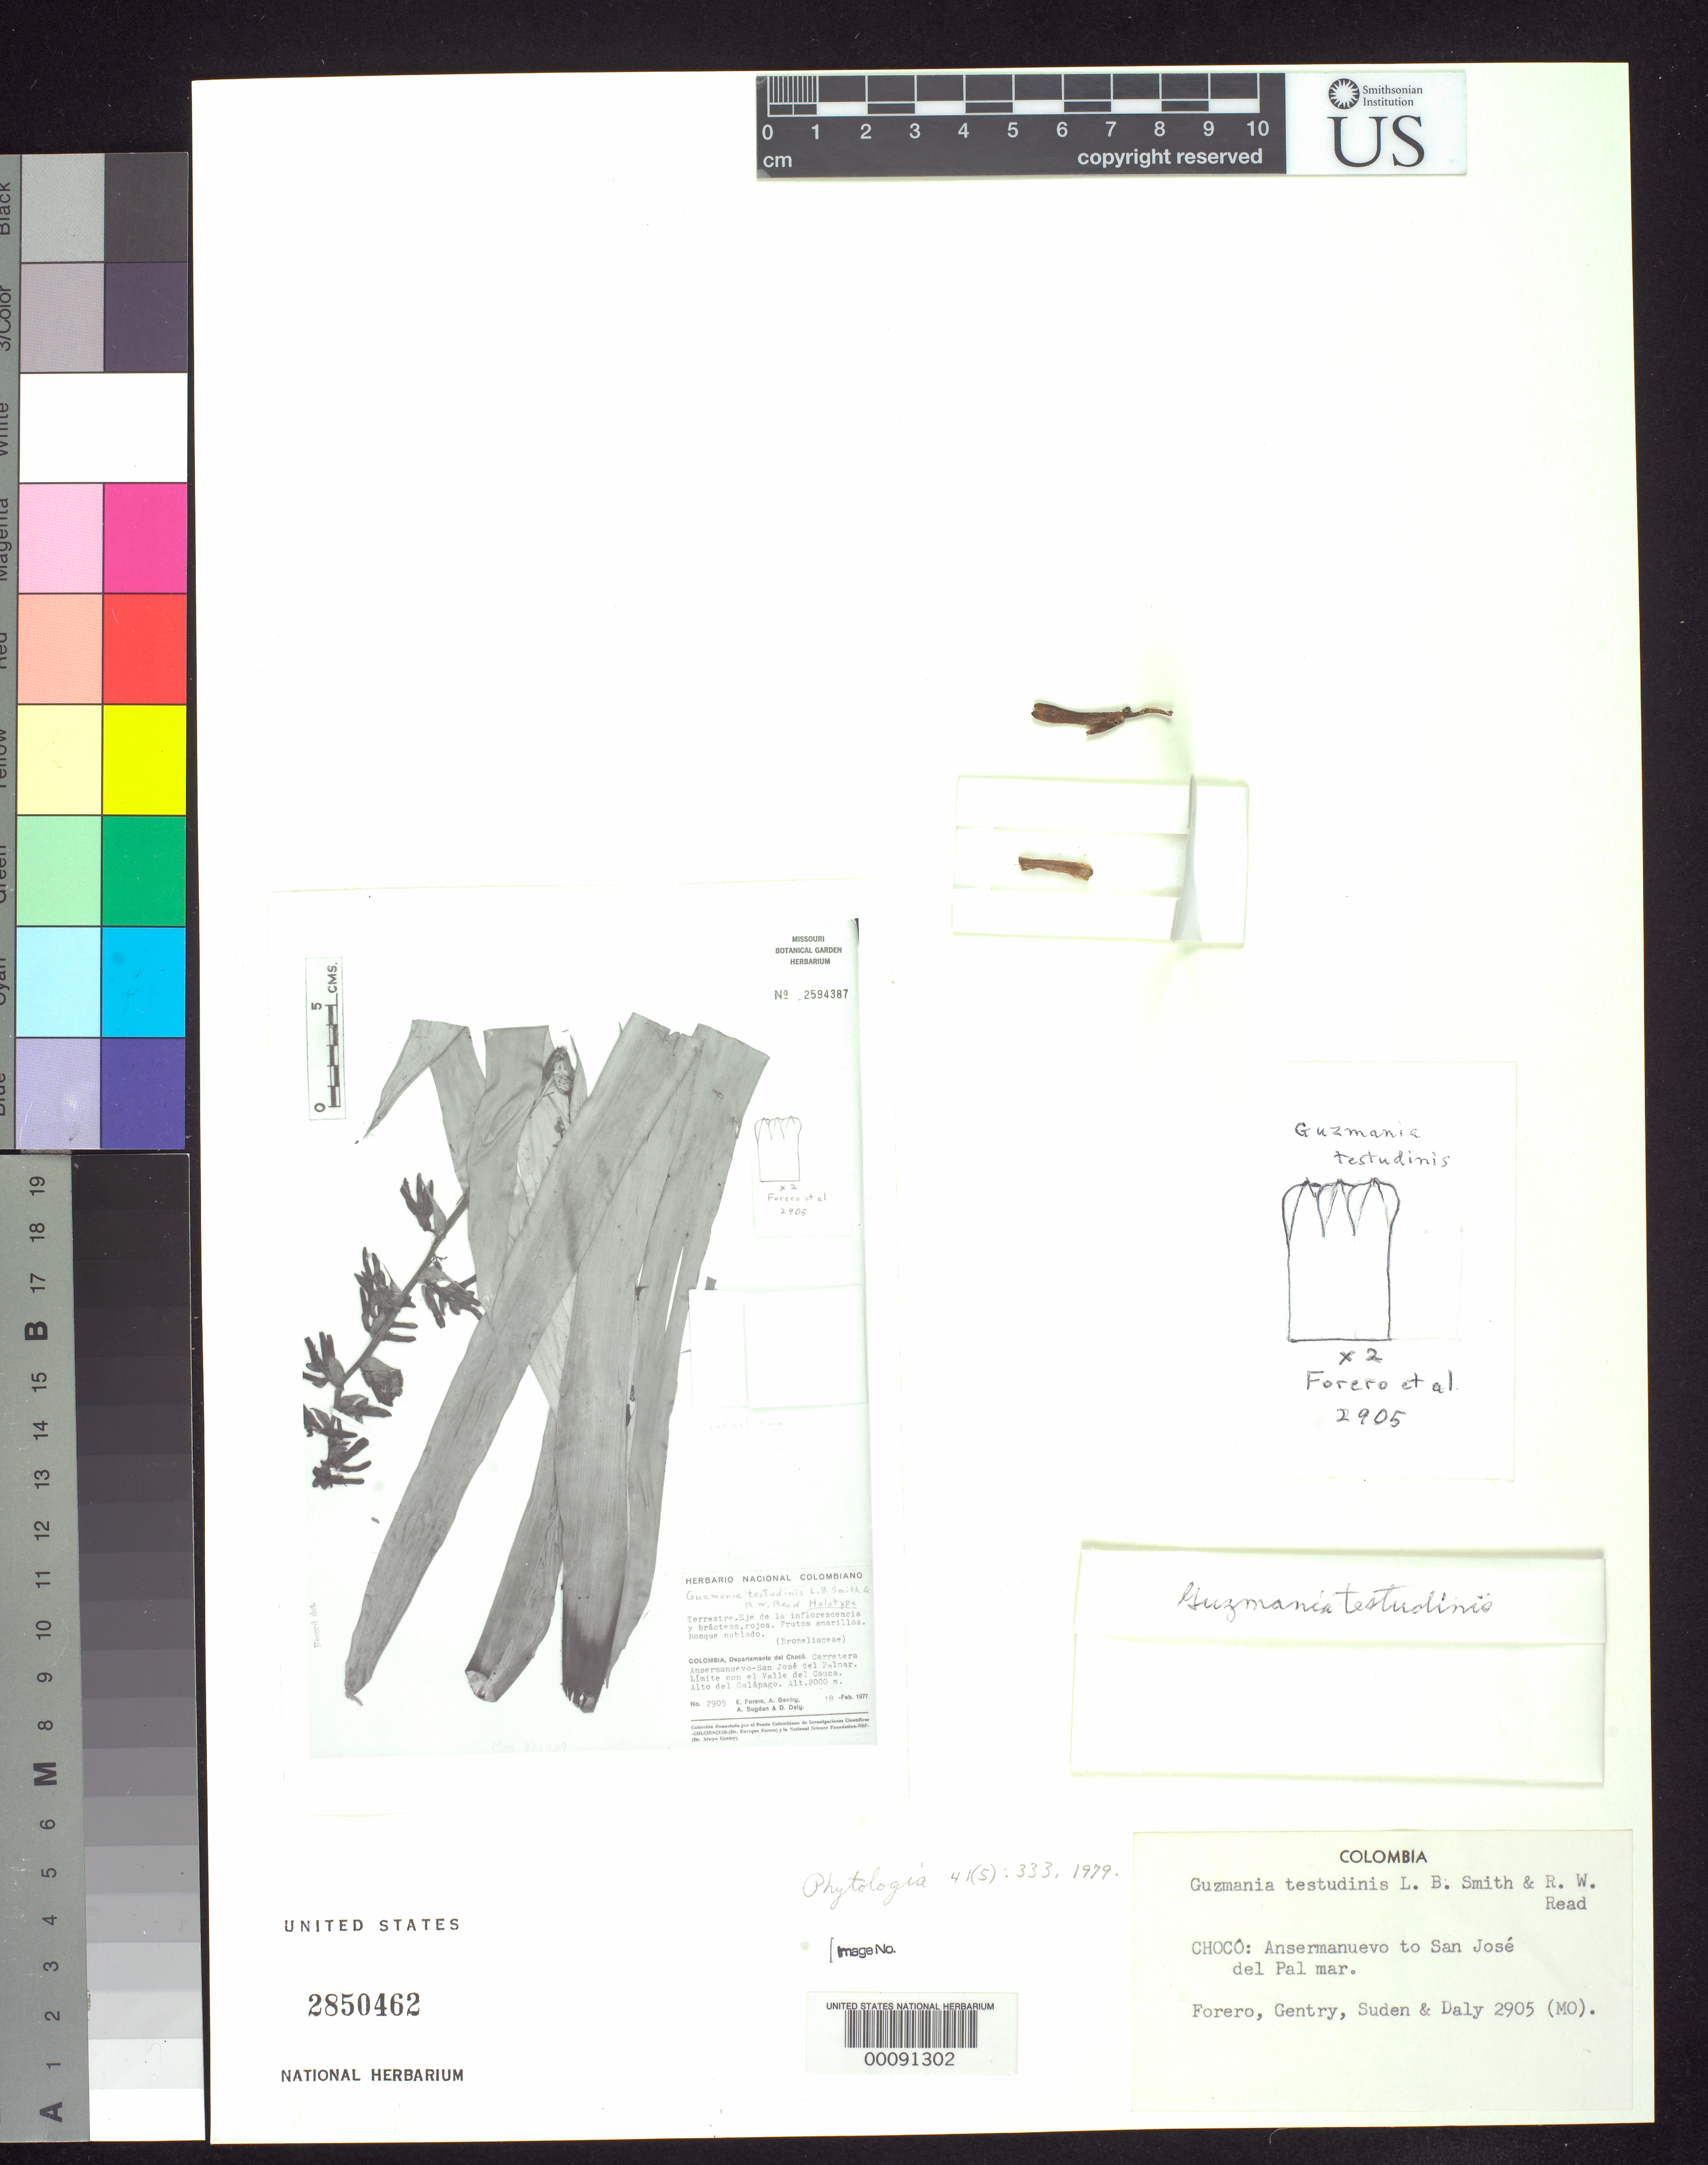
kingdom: Plantae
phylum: Tracheophyta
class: Liliopsida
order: Poales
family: Bromeliaceae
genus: Guzmania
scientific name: Guzmania testudinis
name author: L.B. Sm. & Read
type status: Type Fragment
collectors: E. Forero, H. S. Gentry, -. Sugden & -. Daly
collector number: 2905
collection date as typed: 18 Feb 1977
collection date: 1977-02-18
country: Colombia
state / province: Chocó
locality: AnsermaNuevo to San Jose del Palmar.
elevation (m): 2000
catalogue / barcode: US 2850462